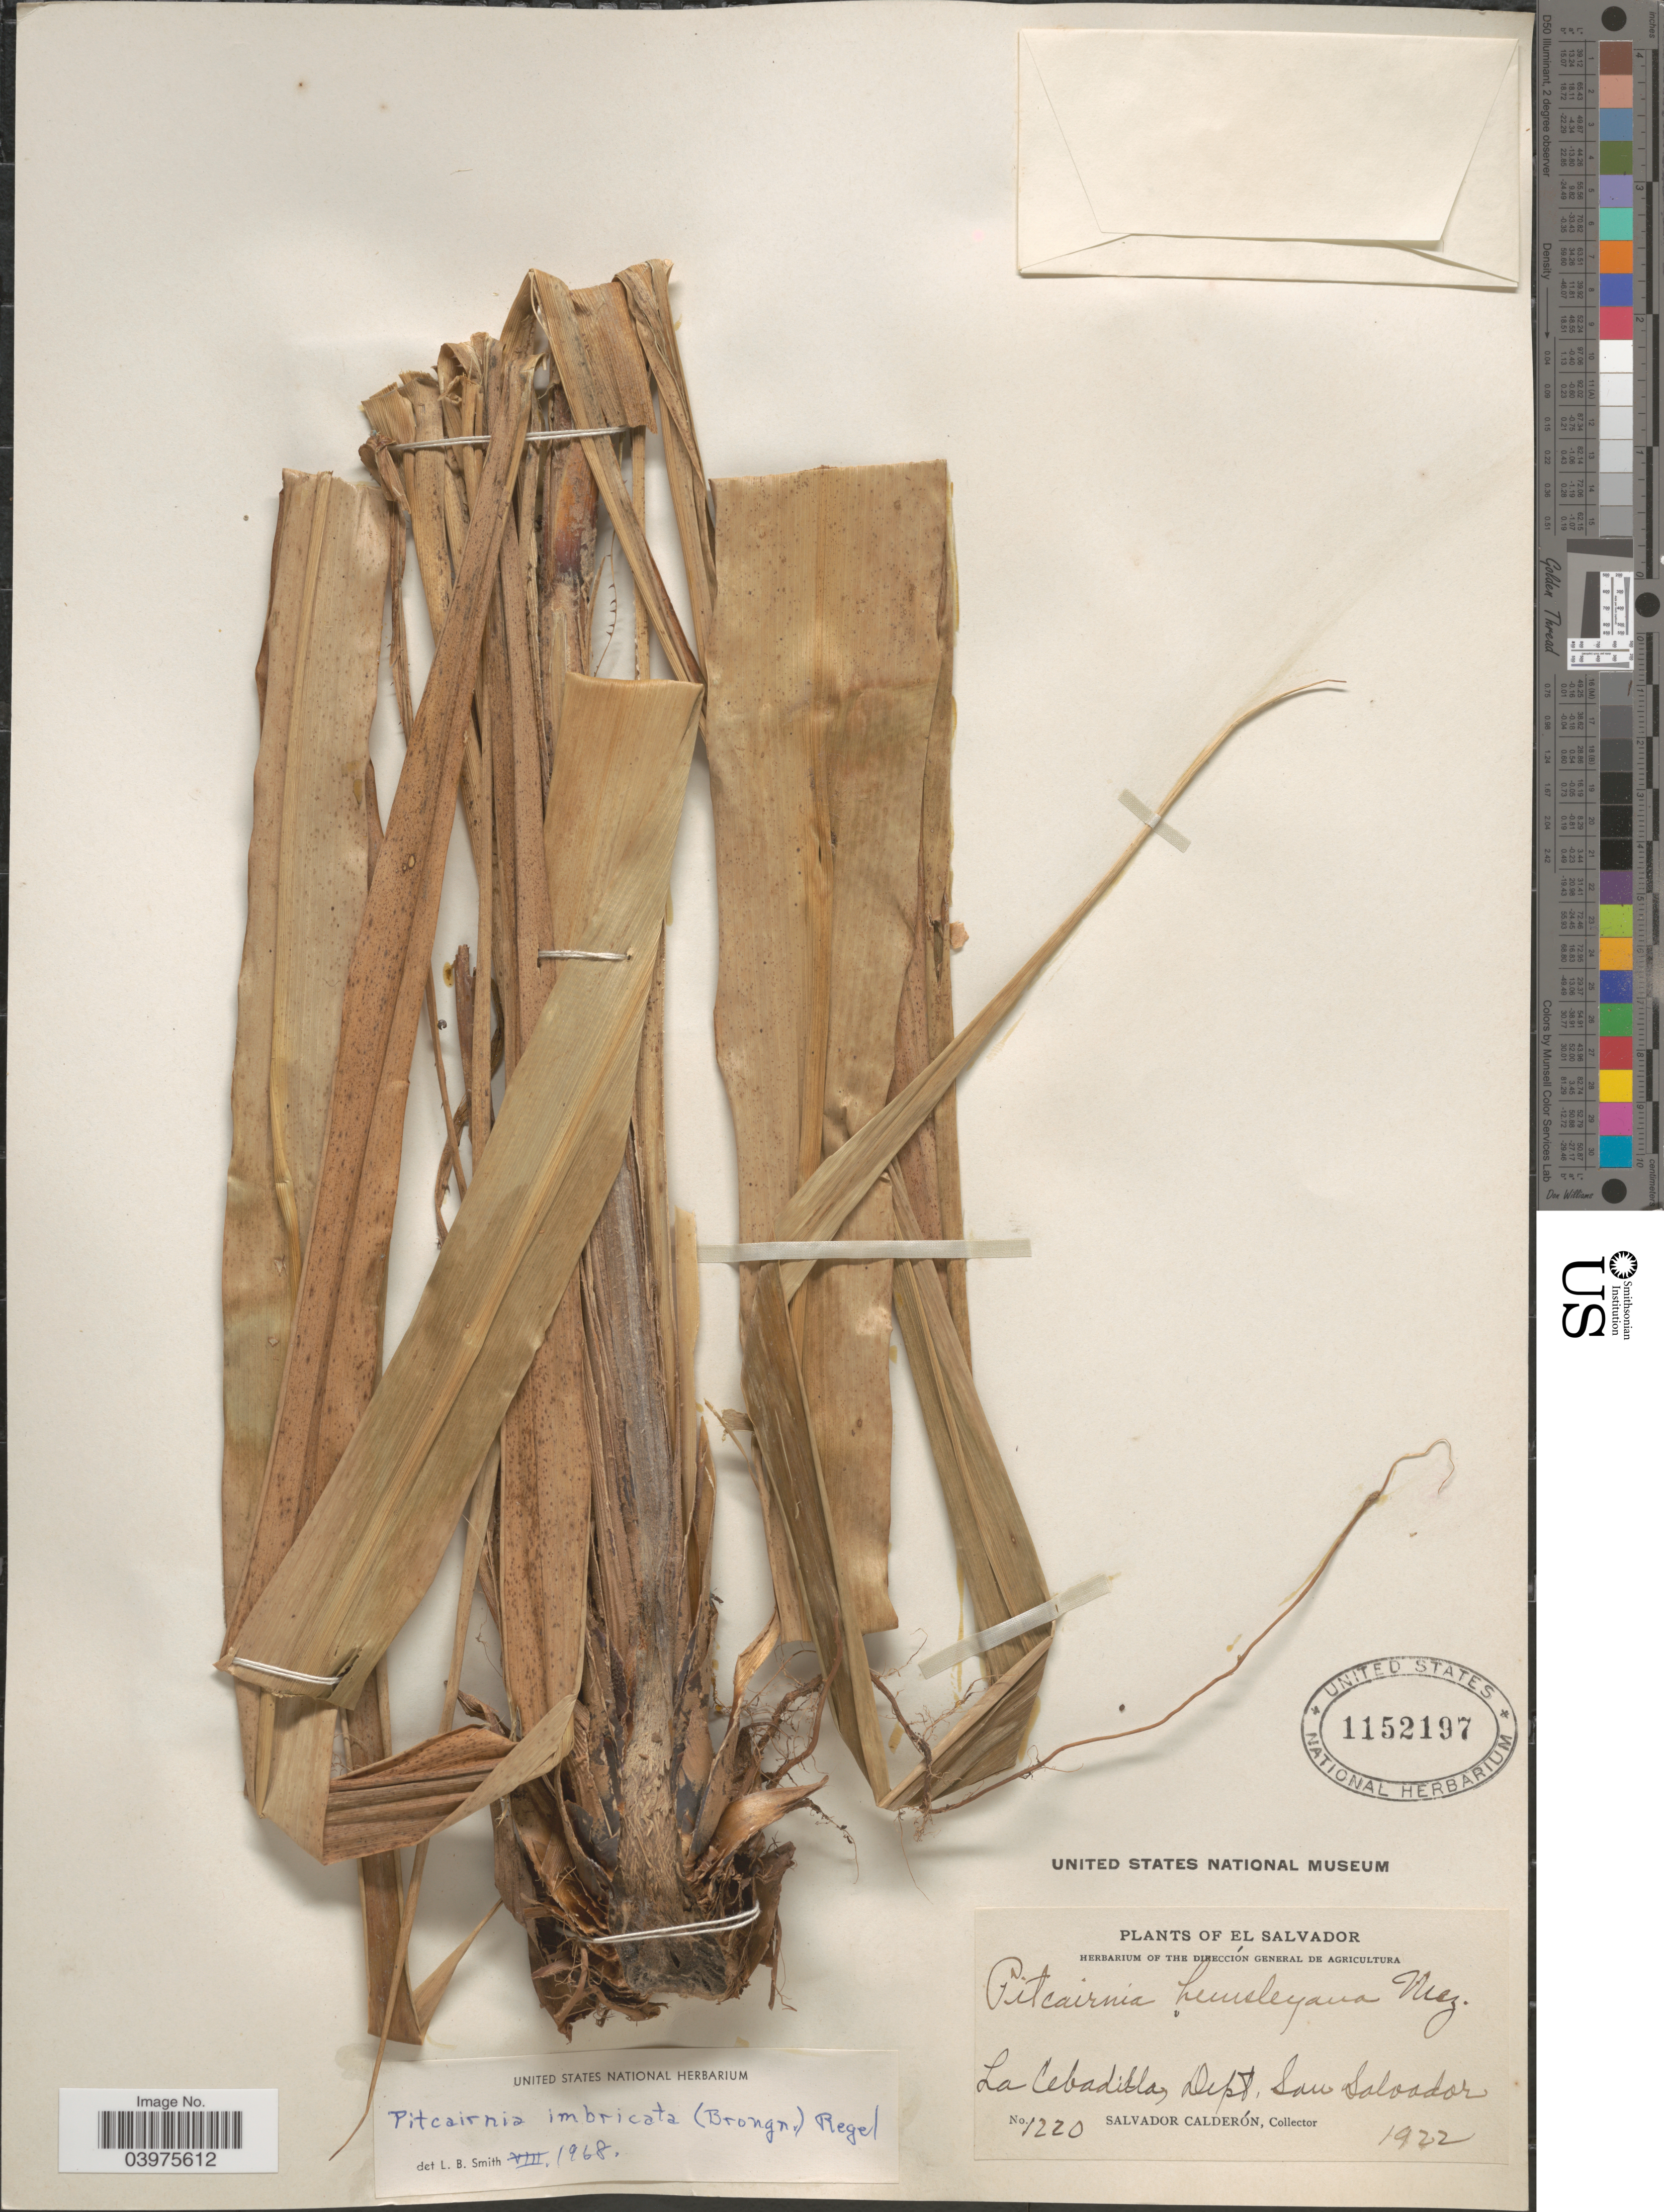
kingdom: Plantae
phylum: Tracheophyta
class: Liliopsida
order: Poales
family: Bromeliaceae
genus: Pitcairnia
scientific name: Pitcairnia imbricata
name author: (Brongn.) Regel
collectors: S. Calderón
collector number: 1220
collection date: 1922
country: El Salvador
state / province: San Salvador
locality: La Cebadilla, Dept. San Salvador.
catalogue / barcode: US 1152197